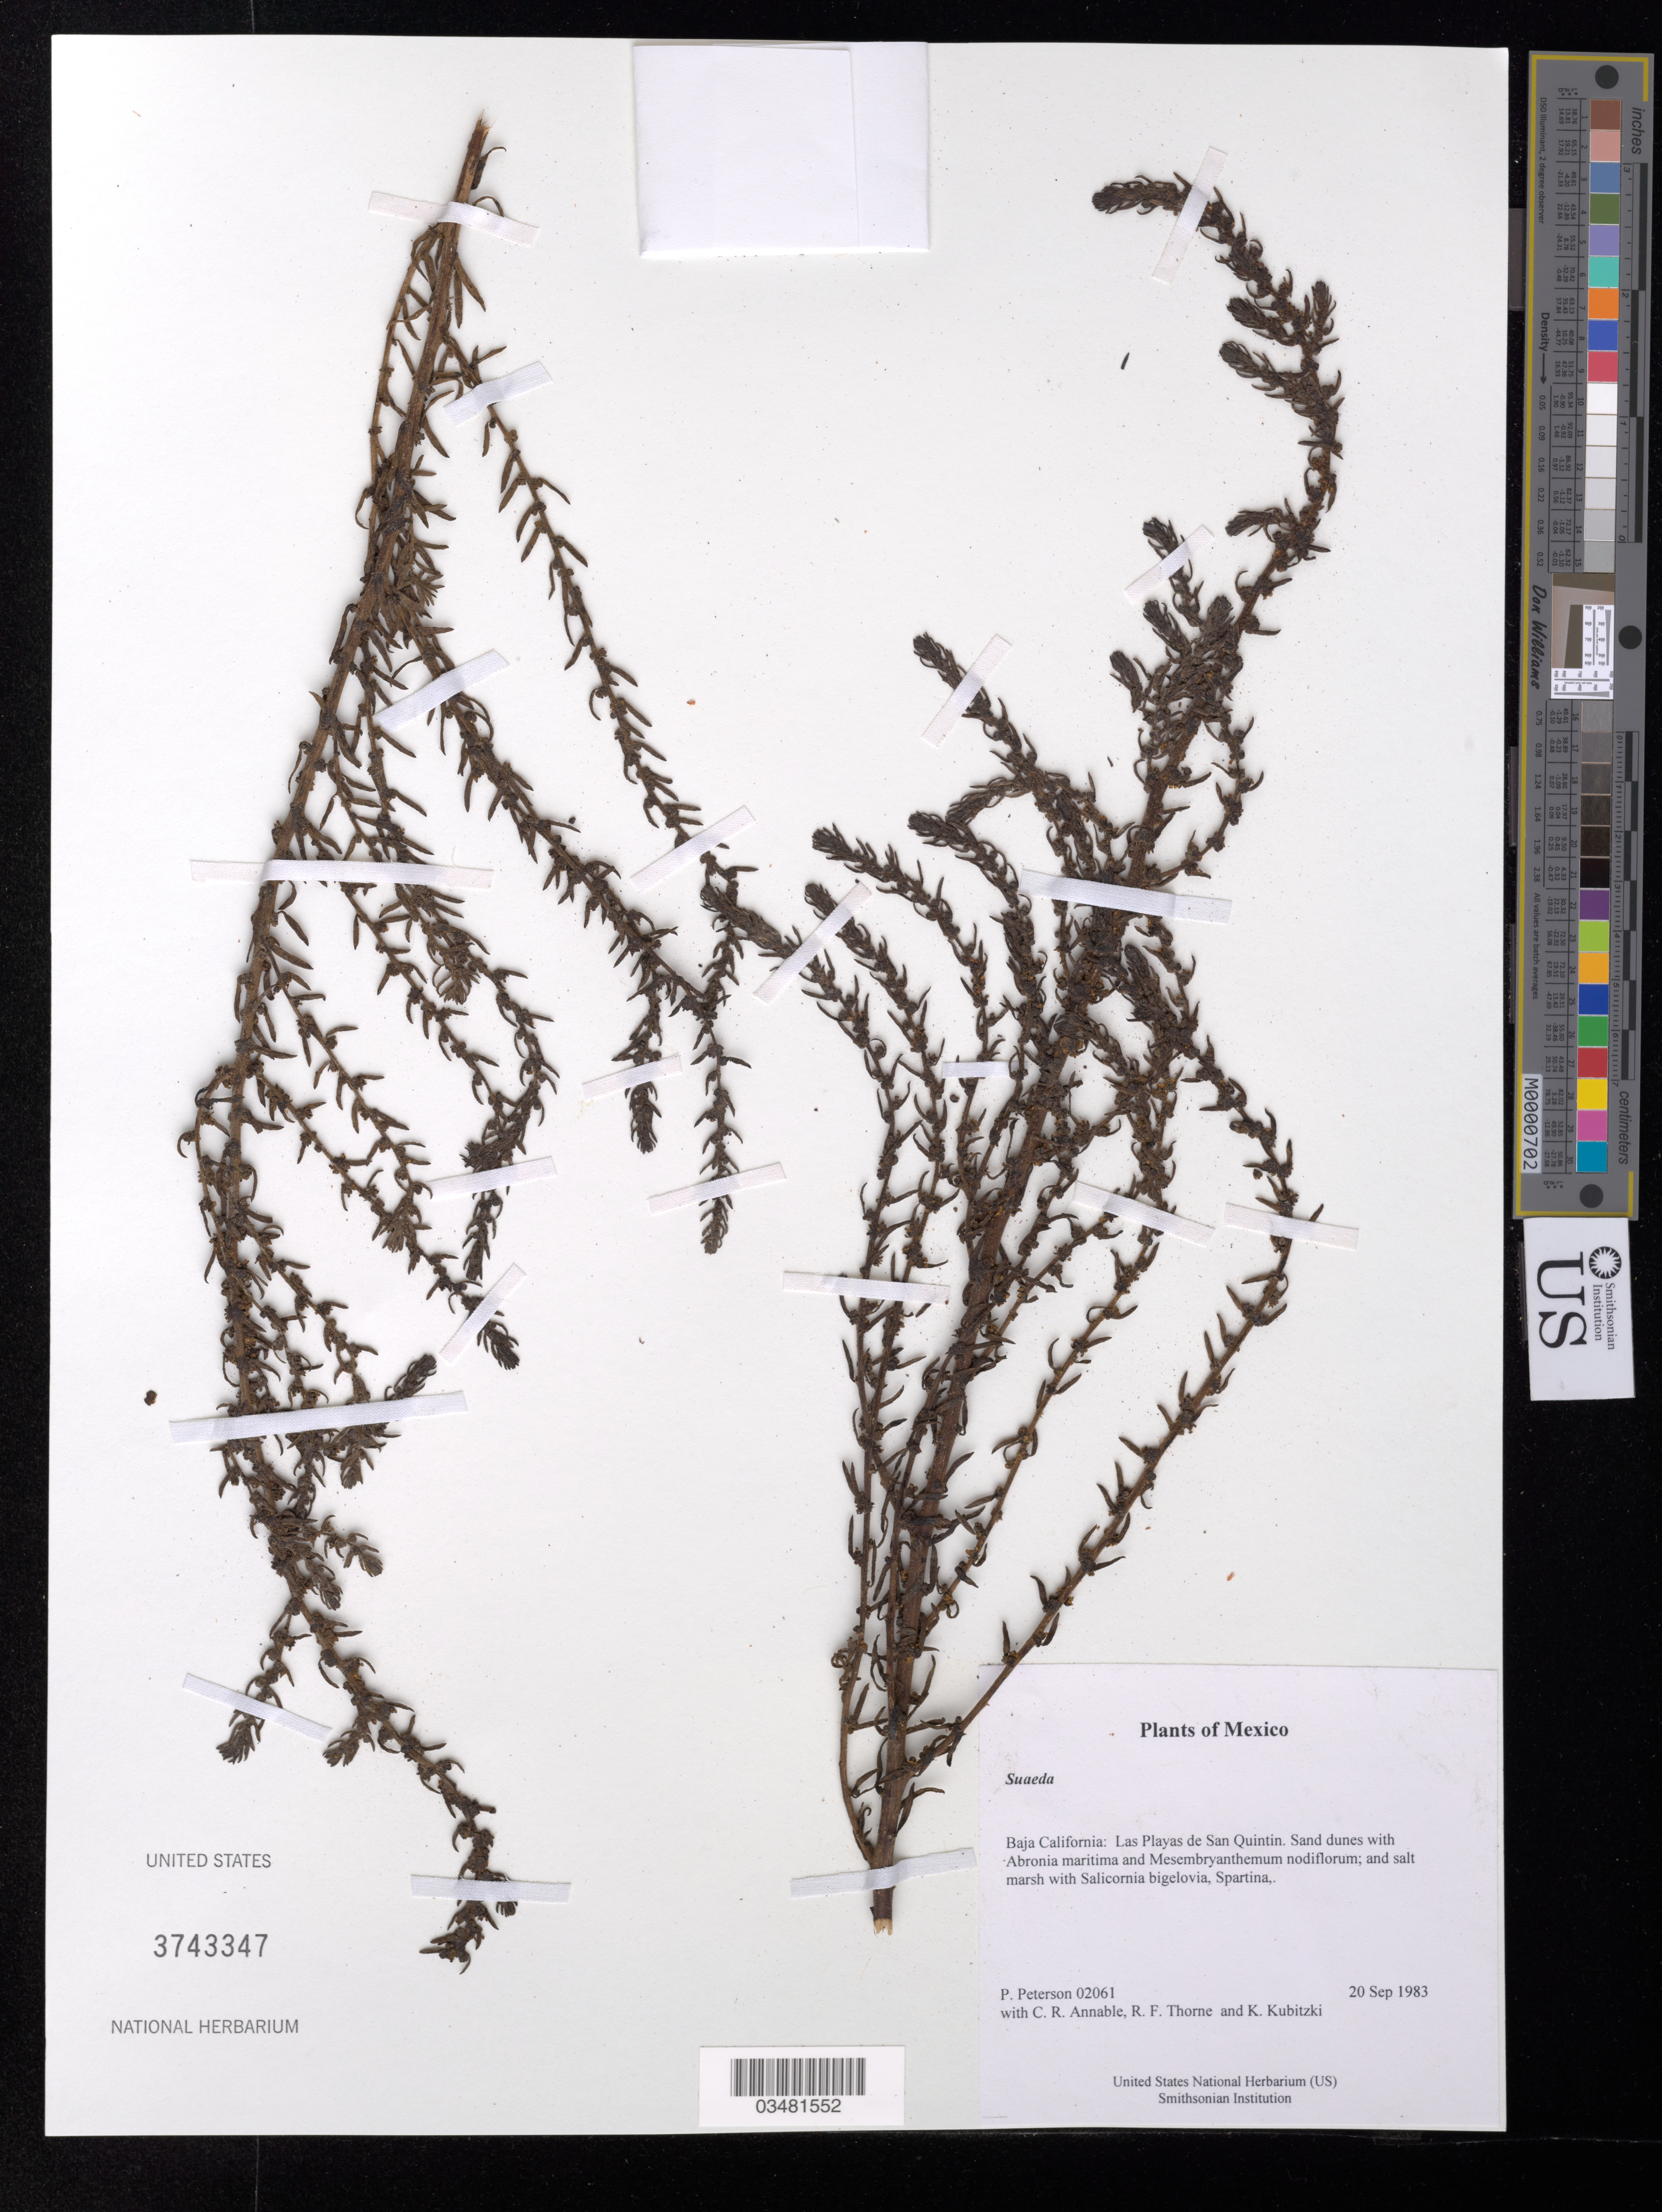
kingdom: Plantae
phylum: Tracheophyta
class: Magnoliopsida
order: Caryophyllales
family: Amaranthaceae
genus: Suaeda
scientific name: Suaeda sp.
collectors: P. M. Peterson, C. R. Annable, R. F. Thorne & K. Kubitzki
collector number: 02061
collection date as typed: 20 Sep 1983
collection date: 1983-09-20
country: Mexico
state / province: Baja California Norte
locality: Las Playas de San Quintin.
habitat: Sand dunes with Abronia maritima and Mesembryanthemum nodiflorum; and salt marsh with Salicornia bigelovia, Spartina,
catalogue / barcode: US 3743347